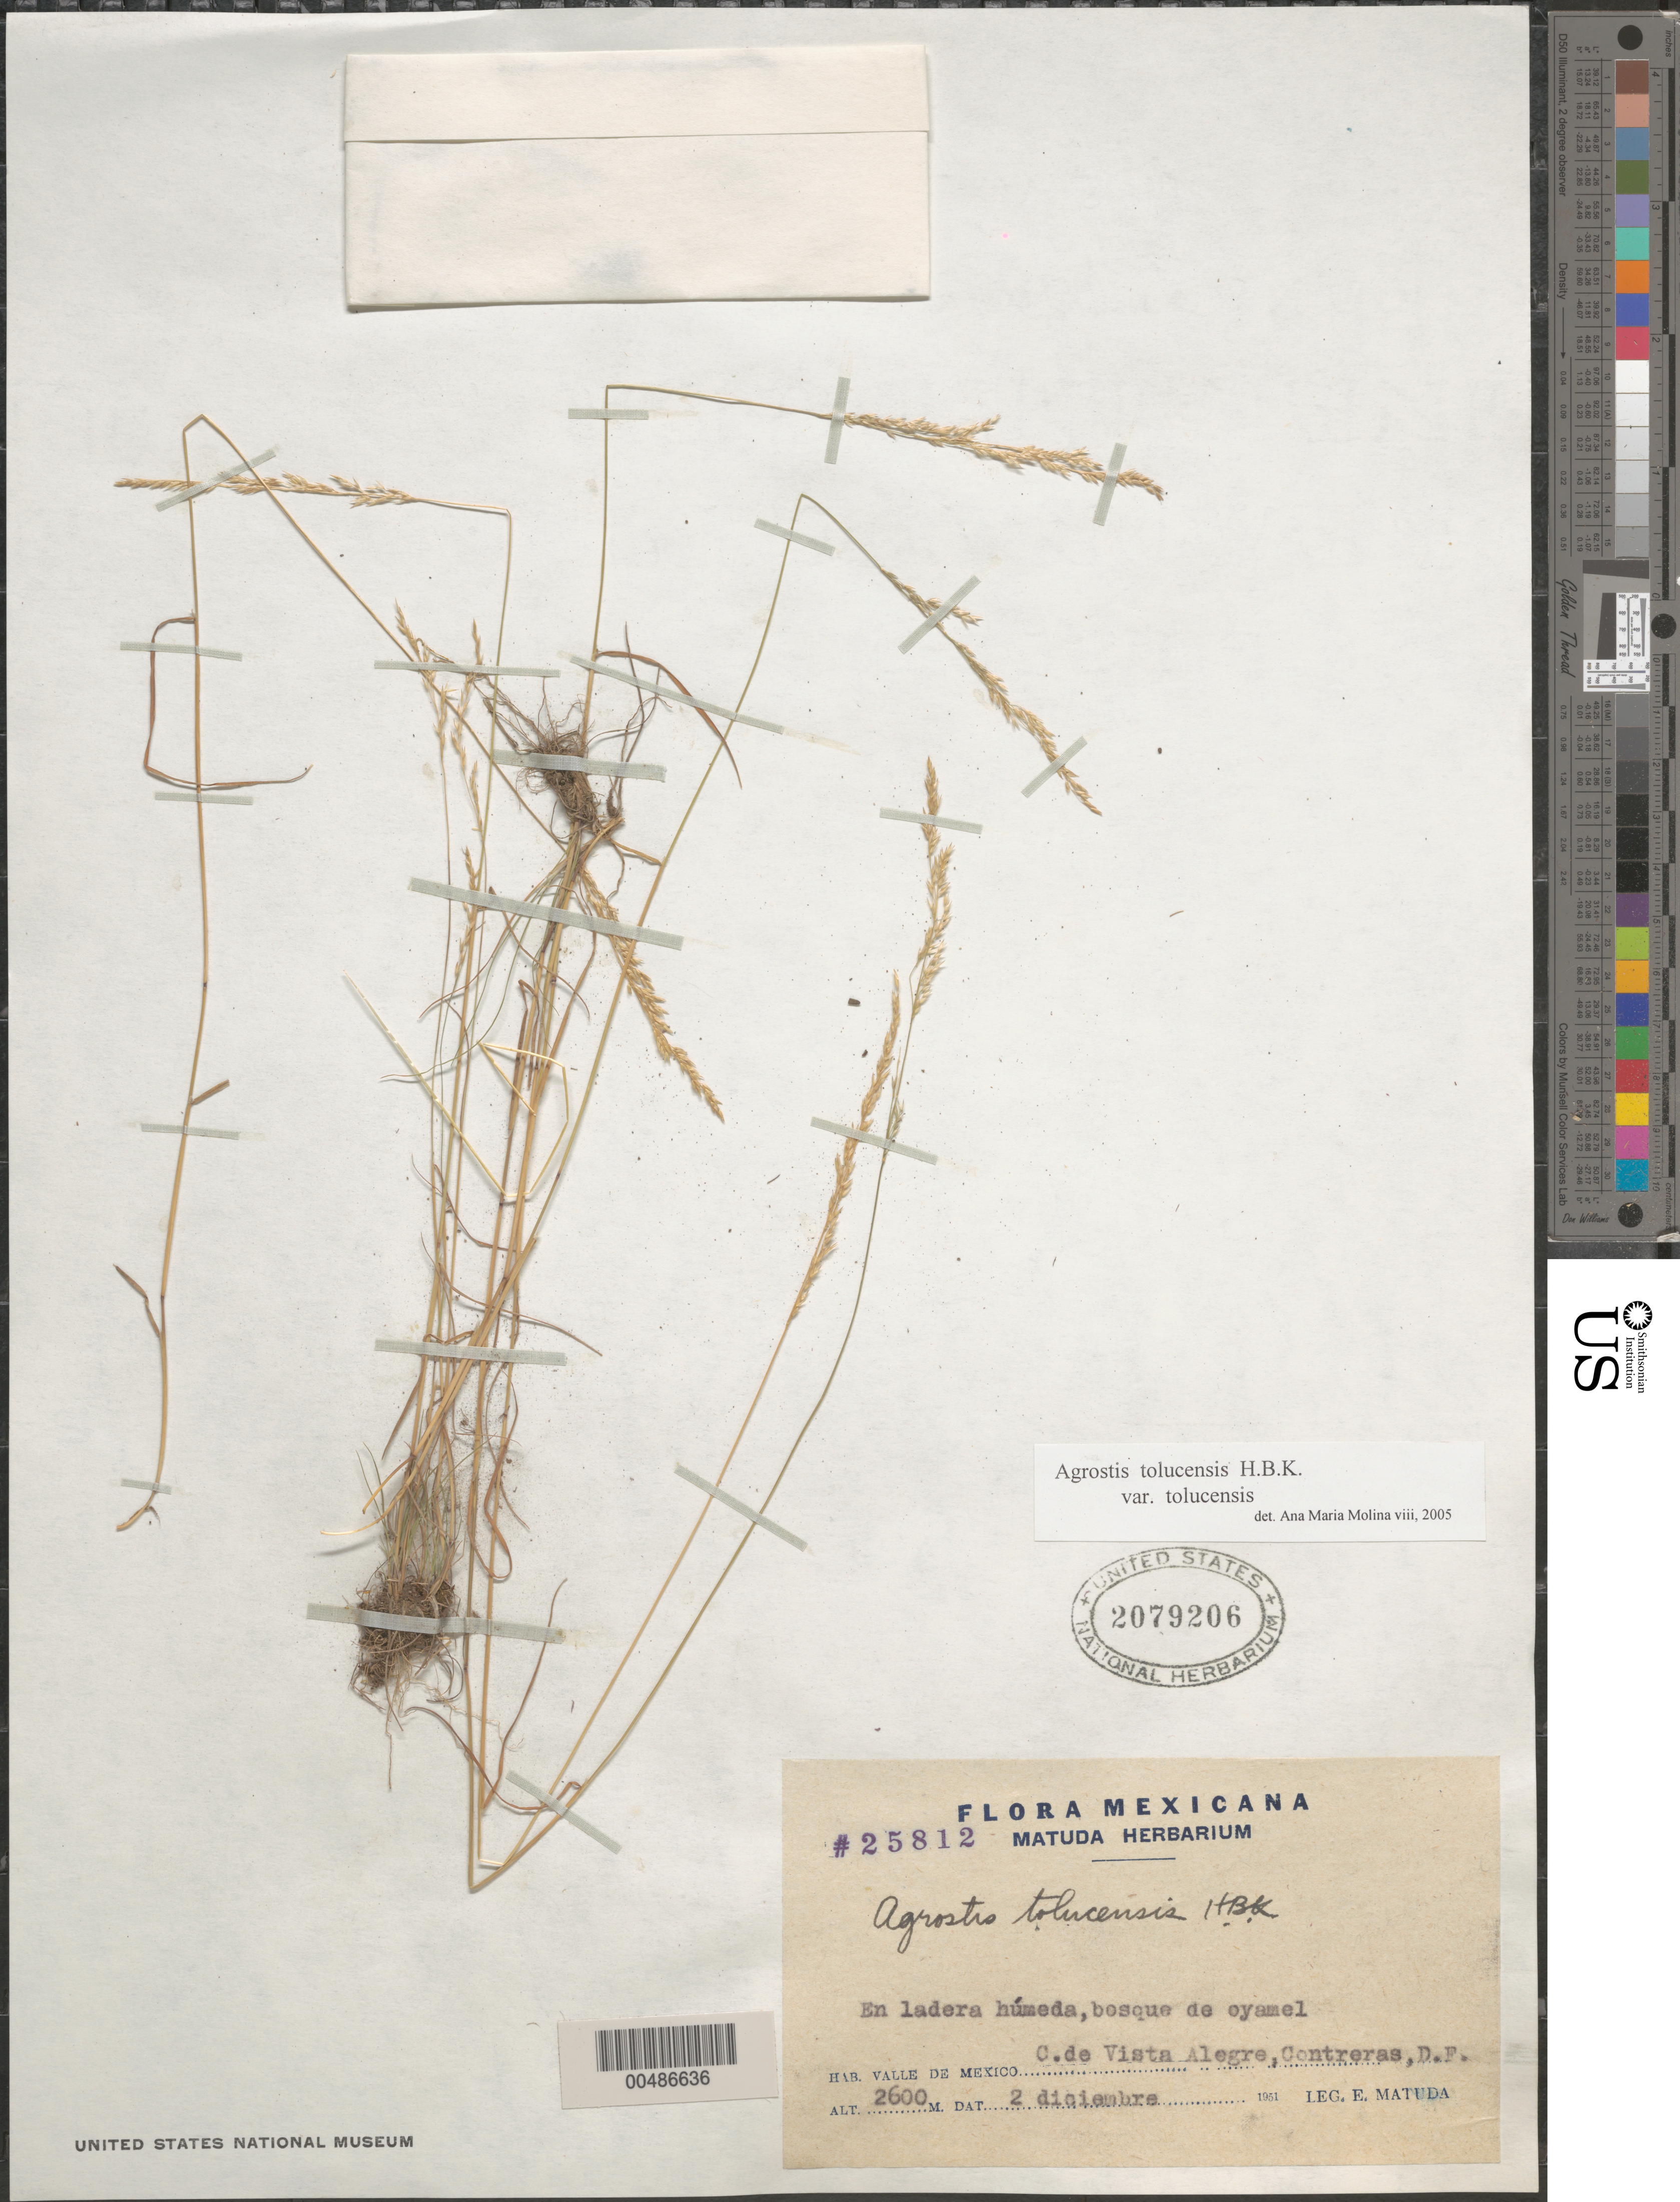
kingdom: Plantae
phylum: Tracheophyta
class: Liliopsida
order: Poales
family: Poaceae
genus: Agrostis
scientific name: Agrostis tolucensis Kunth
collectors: E. Matuda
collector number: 25812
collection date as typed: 2 Dec 1951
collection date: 1951-12-02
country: Mexico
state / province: Distrito Federal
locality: Valle de Mexico, C. de Vista Alegre, Contreras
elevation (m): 2600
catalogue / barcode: US 2079206